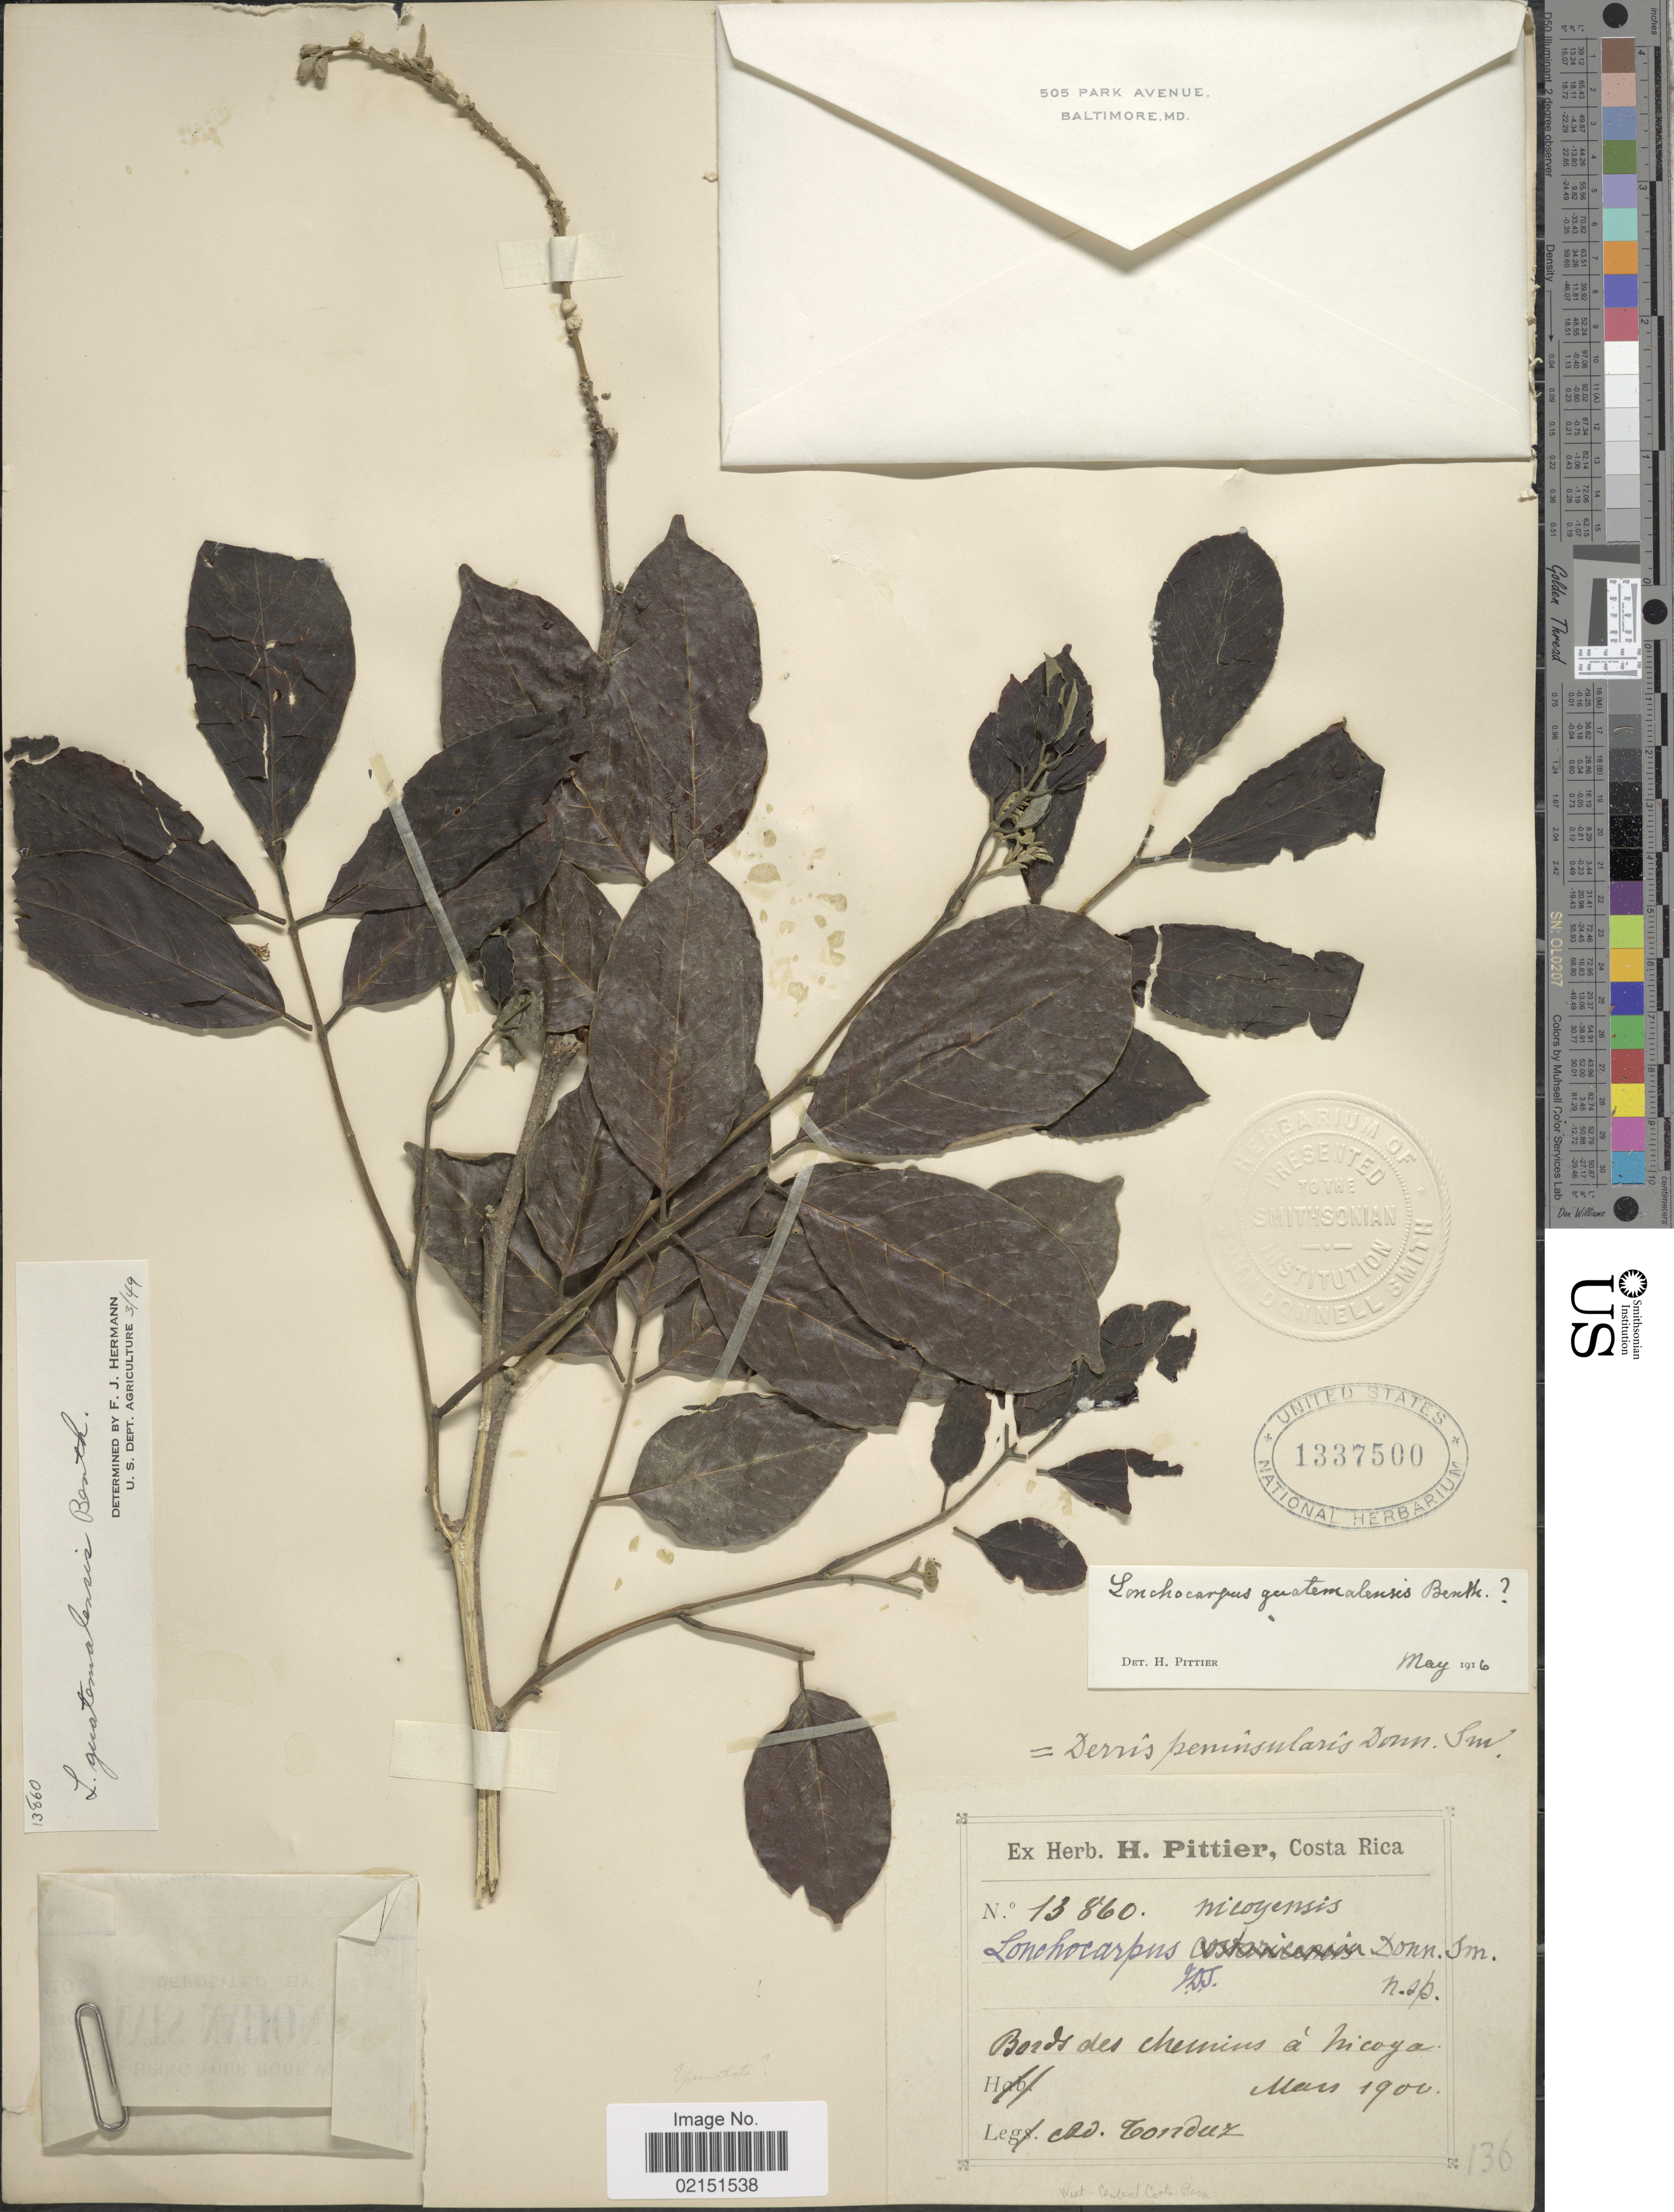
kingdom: Plantae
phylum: Tracheophyta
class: Magnoliopsida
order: Fabales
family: Fabaceae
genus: Lonchocarpus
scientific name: Lonchocarpus guatemalensis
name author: Benth.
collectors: A. Tonduz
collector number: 13860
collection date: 1900-03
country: Costa Rica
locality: Bords des chemins a Nicoya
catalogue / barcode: US 1337500